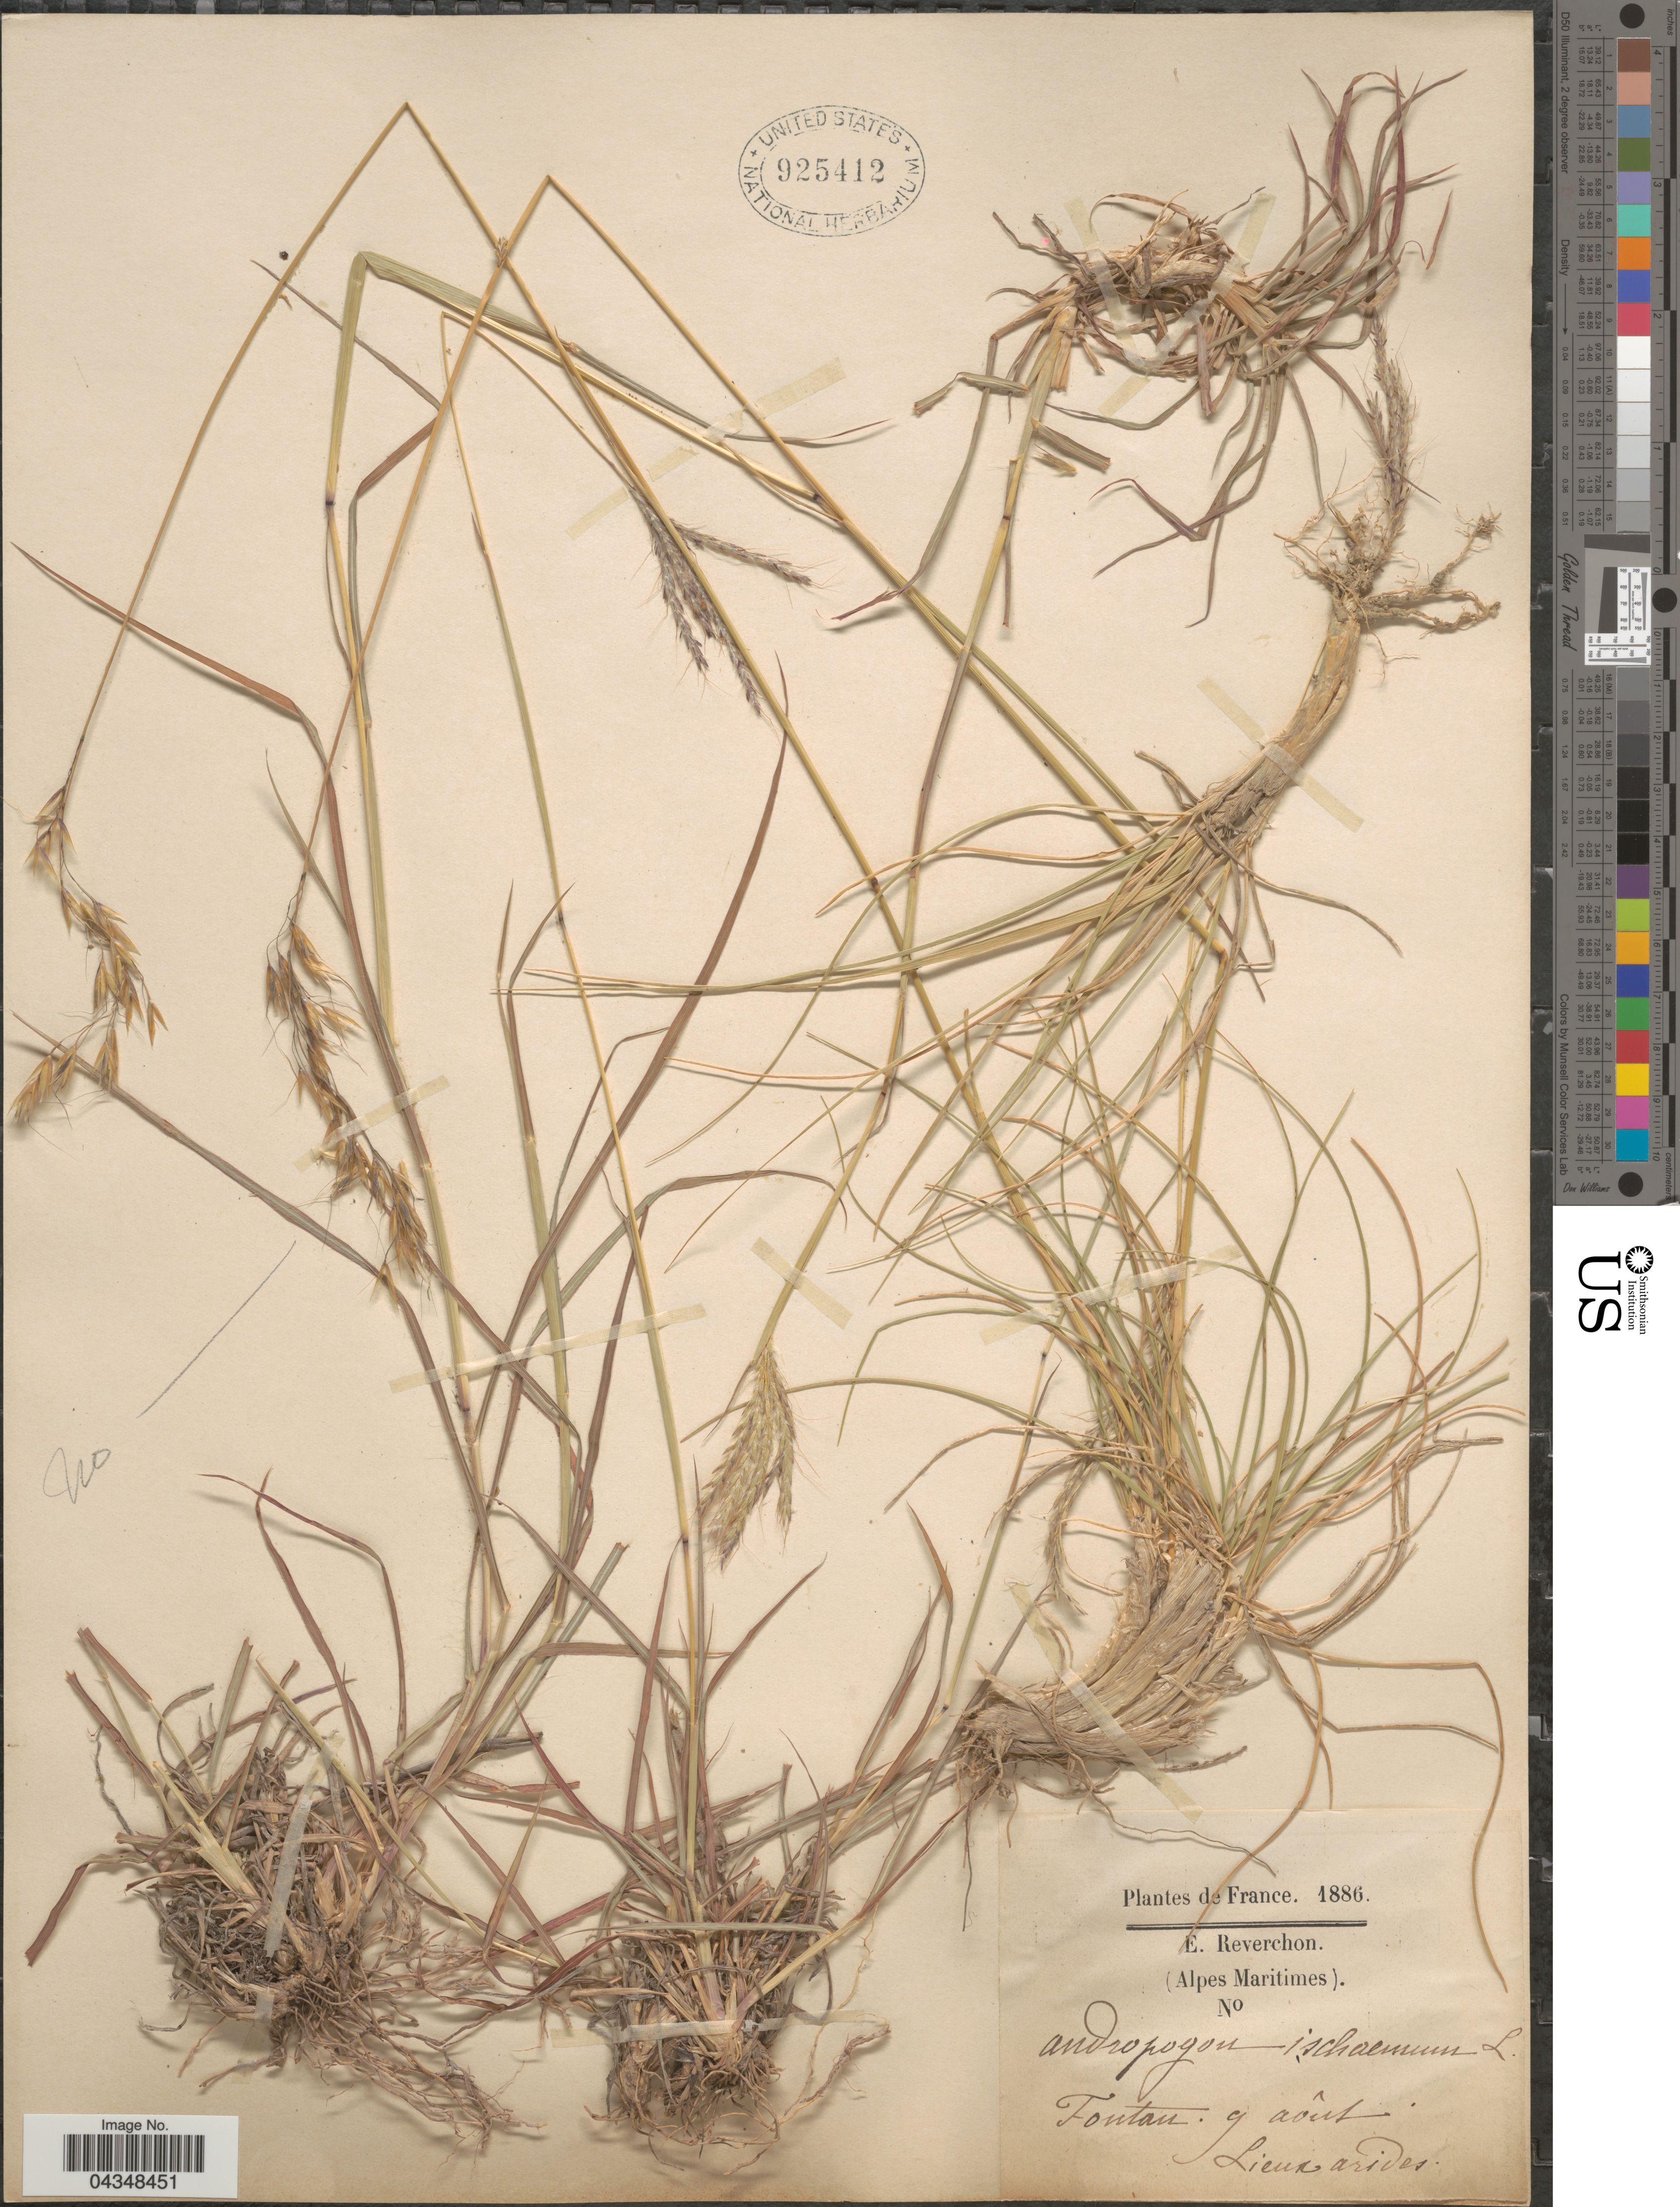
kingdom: Plantae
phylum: Tracheophyta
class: Liliopsida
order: Poales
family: Poaceae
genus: Bothriochloa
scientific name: Bothriochloa ischaemum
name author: (L.) Keng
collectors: E. Reverchon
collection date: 1886-08-09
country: France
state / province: Provence-Alpes-Côte d'Azur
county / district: Alpes-Maritimes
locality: (Alpes Maritimes). Fontan. Lieux arides.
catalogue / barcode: US 925412